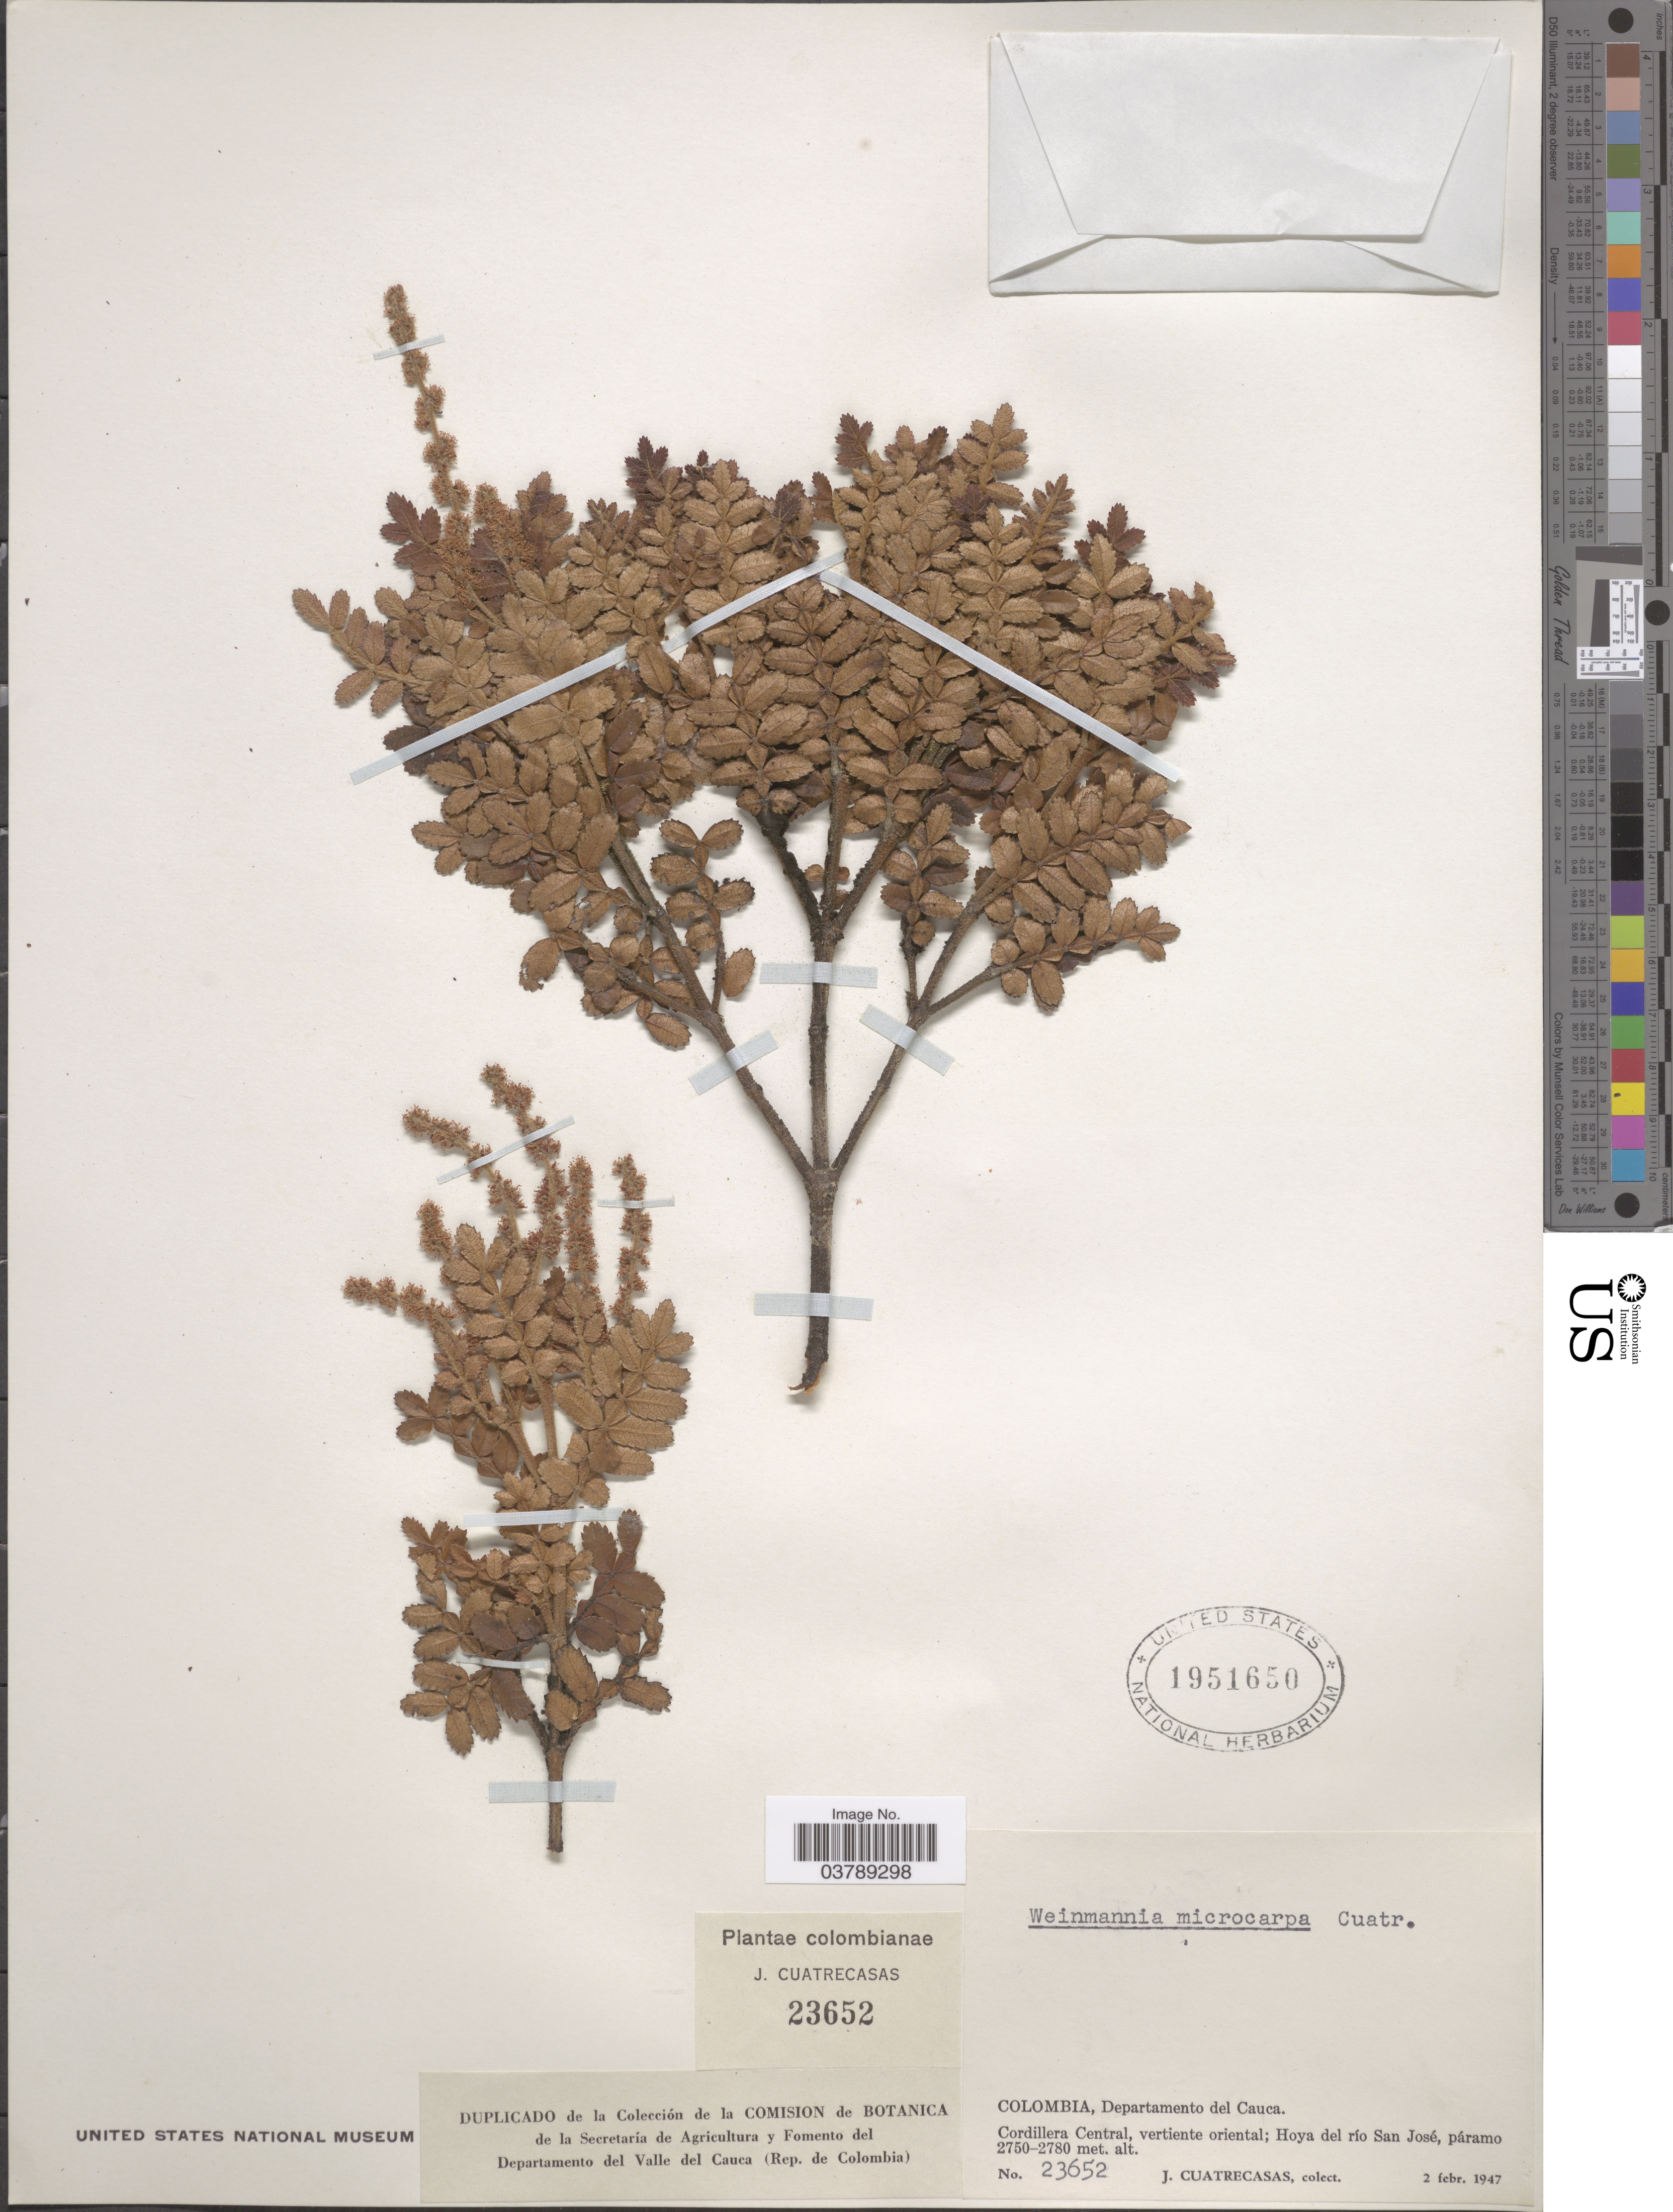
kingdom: Plantae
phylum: Tracheophyta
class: Magnoliopsida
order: Oxalidales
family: Cunoniaceae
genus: Weinmannia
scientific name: Weinmannia microcarpa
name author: Cuatrec.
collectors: J. Cuatrecasas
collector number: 23652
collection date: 1947-02-02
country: Colombia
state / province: Cauca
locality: Departamento del Cauca. Cordillera Central, vertiente oriental; Hoya del río San José.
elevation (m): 2750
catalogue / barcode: US 1951650